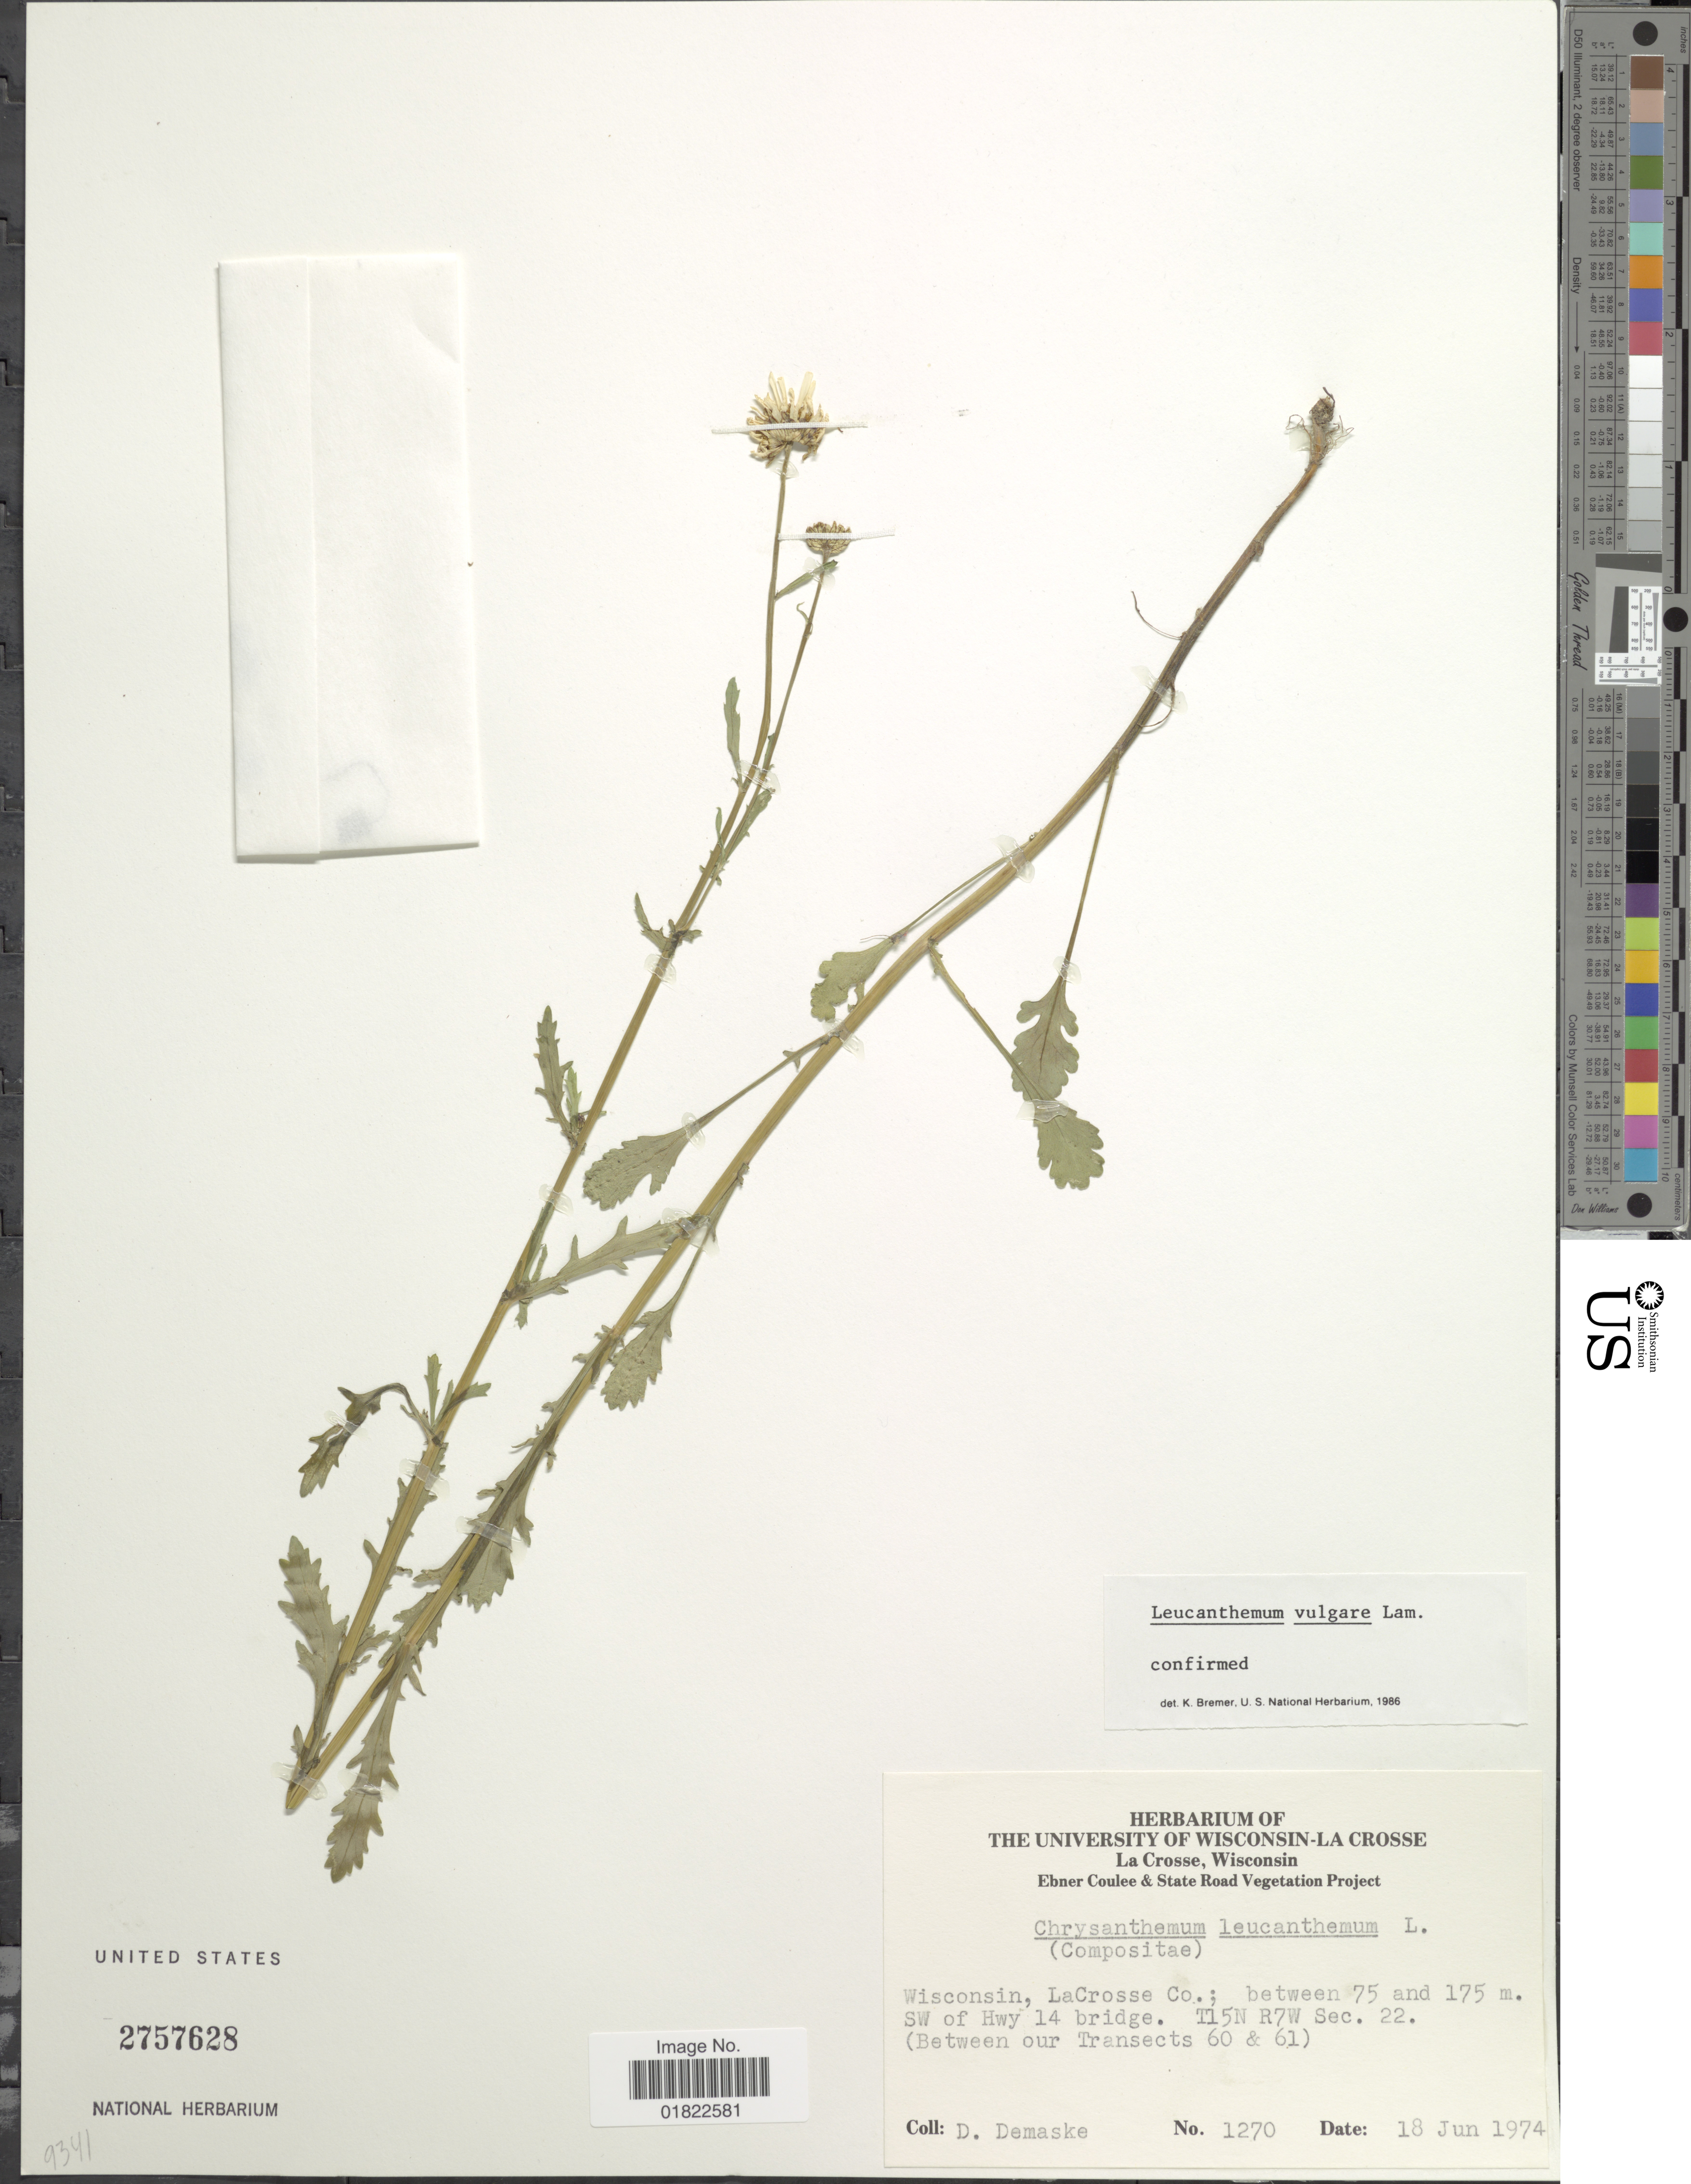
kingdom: Plantae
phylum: Tracheophyta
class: Magnoliopsida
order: Asterales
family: Asteraceae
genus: Leucanthemum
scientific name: Leucanthemum vulgare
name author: Lam.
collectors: D. Demaske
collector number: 1270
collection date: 1974-06-18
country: United States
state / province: Wisconsin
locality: LaCrosse Co.; SW of Hwy 14 bridge. T15N R7W Sec. 22 (Between our Transects 60 & 61)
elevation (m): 75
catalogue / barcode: US 2757628